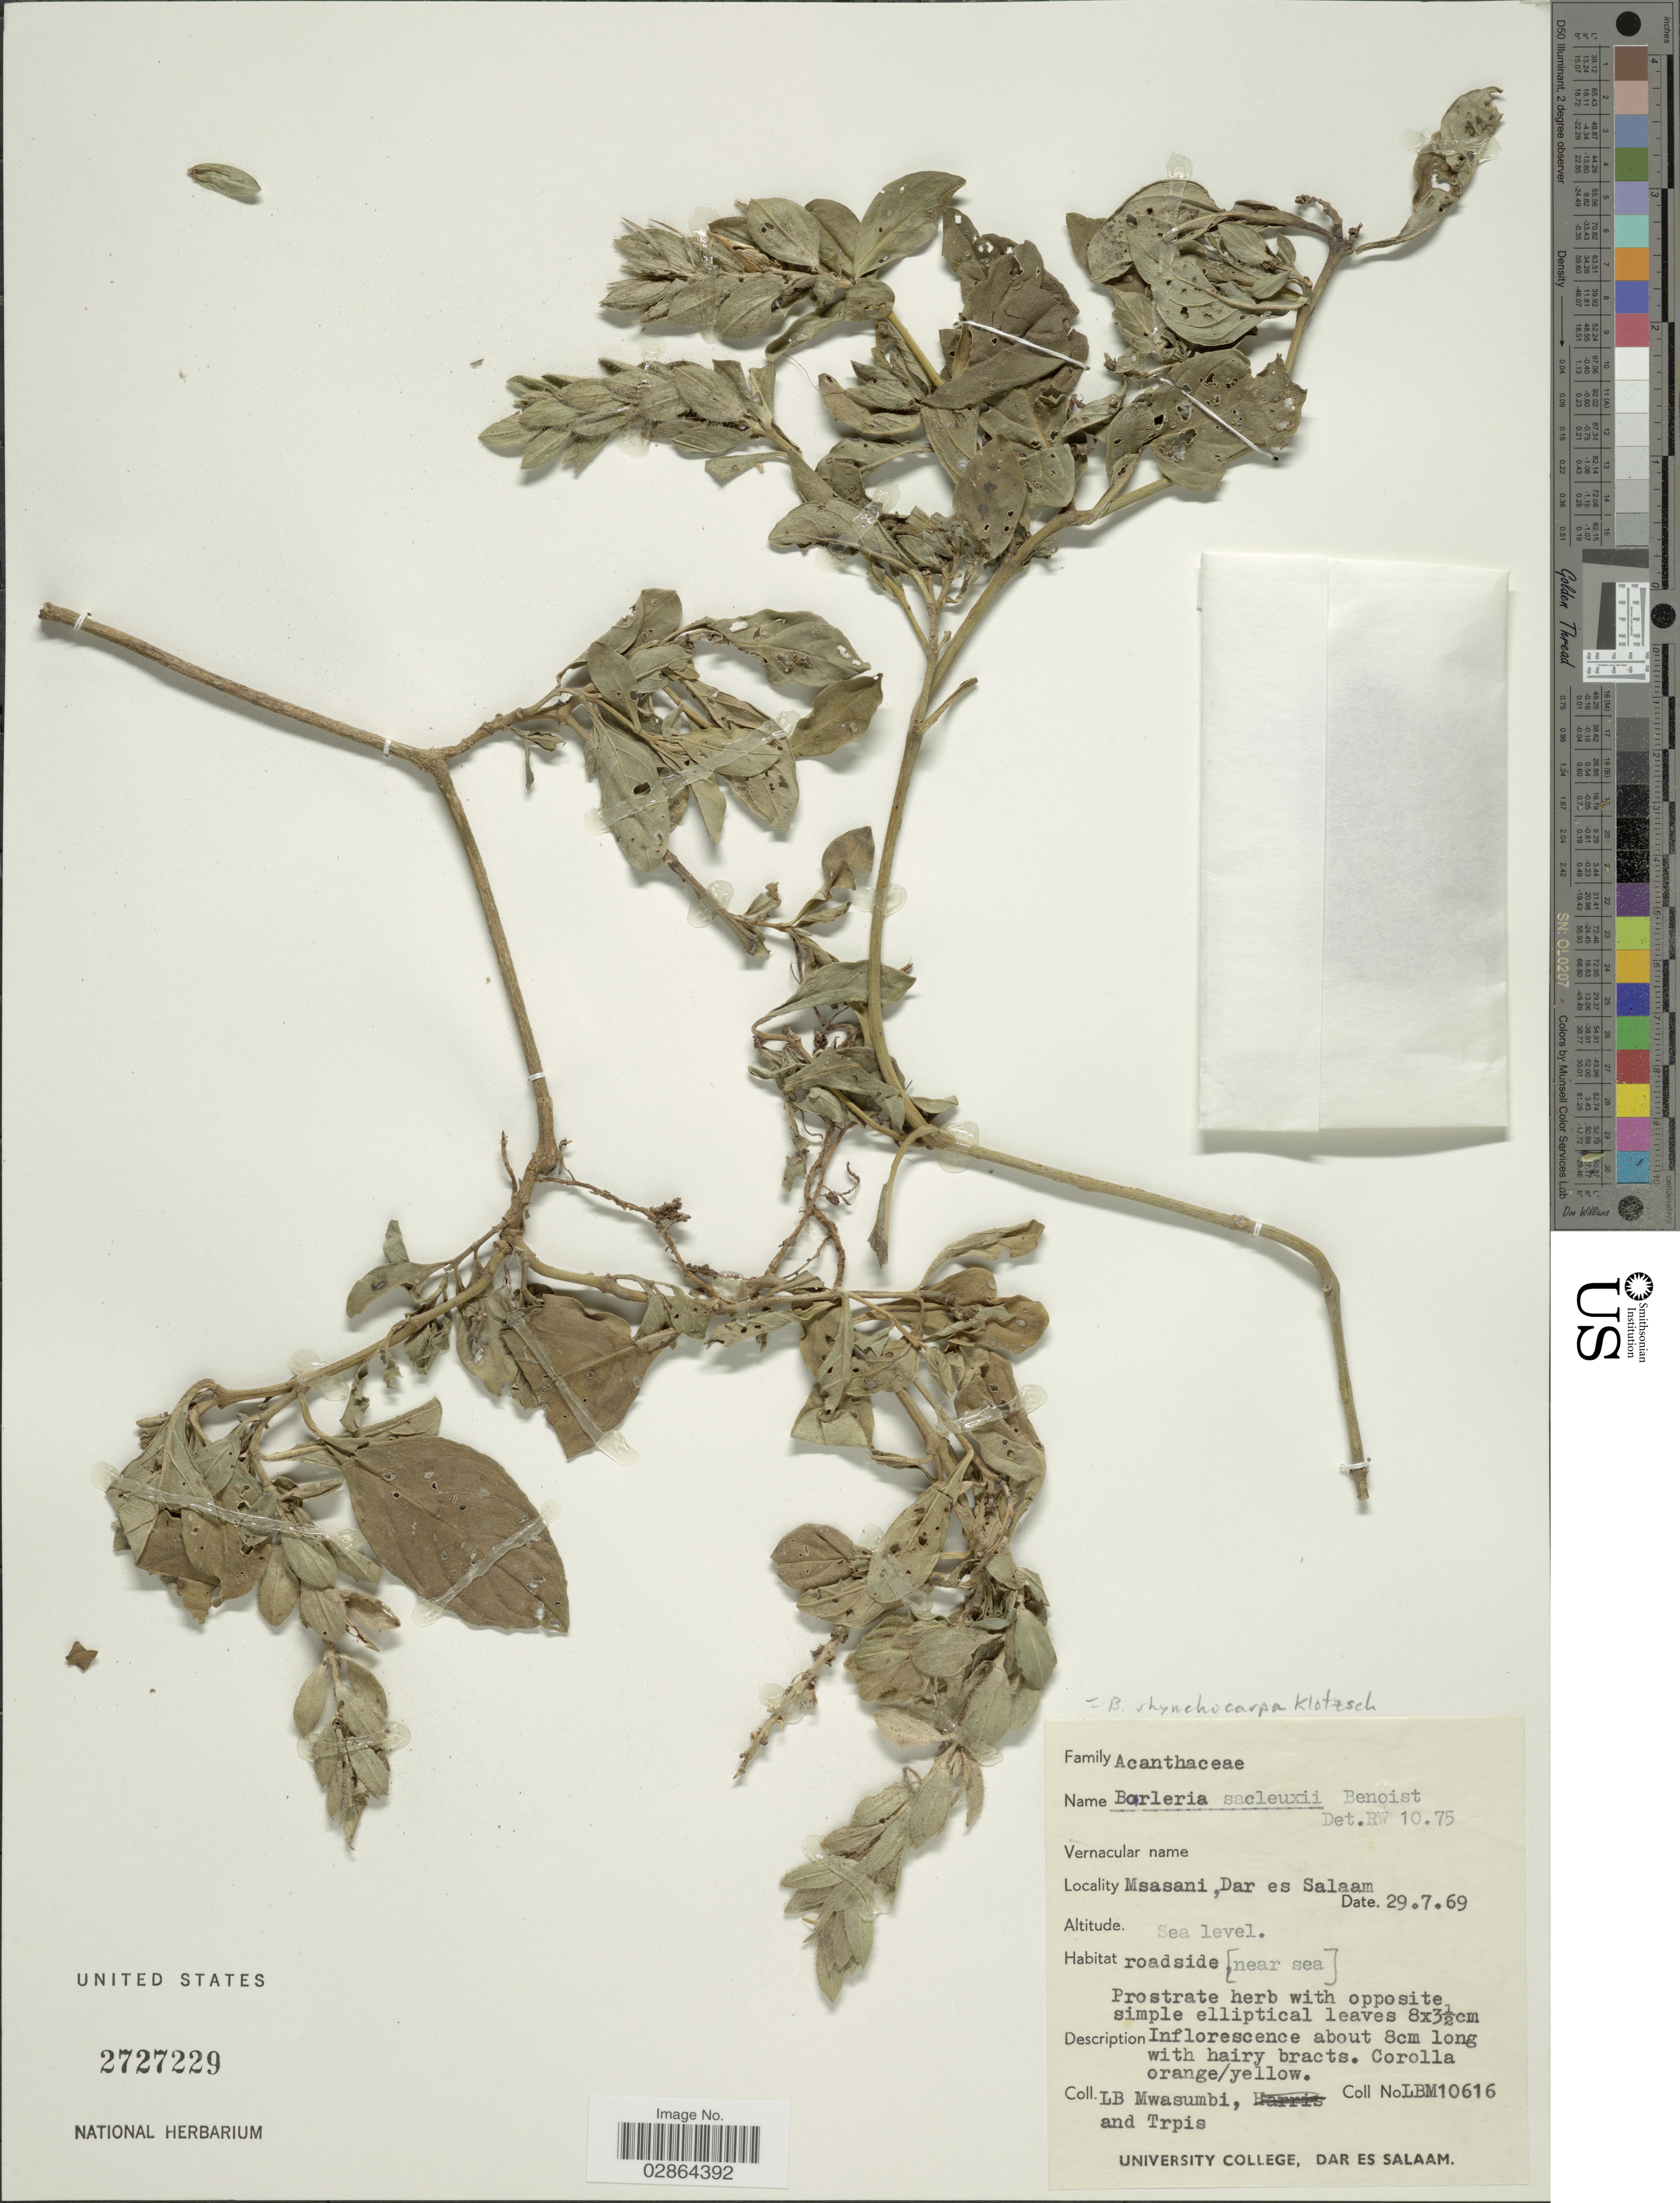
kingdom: Plantae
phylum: Tracheophyta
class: Magnoliopsida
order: Lamiales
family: Acanthaceae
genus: Barleria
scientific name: Barleria rhynchocarpa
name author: Klotzsch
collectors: L. Mwasumbi & Trpis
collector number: LBM10616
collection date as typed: Transcribed d/m/y: 29/7/69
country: Tanzania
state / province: Dar es Salaam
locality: Msasani.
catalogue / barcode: US 2727229